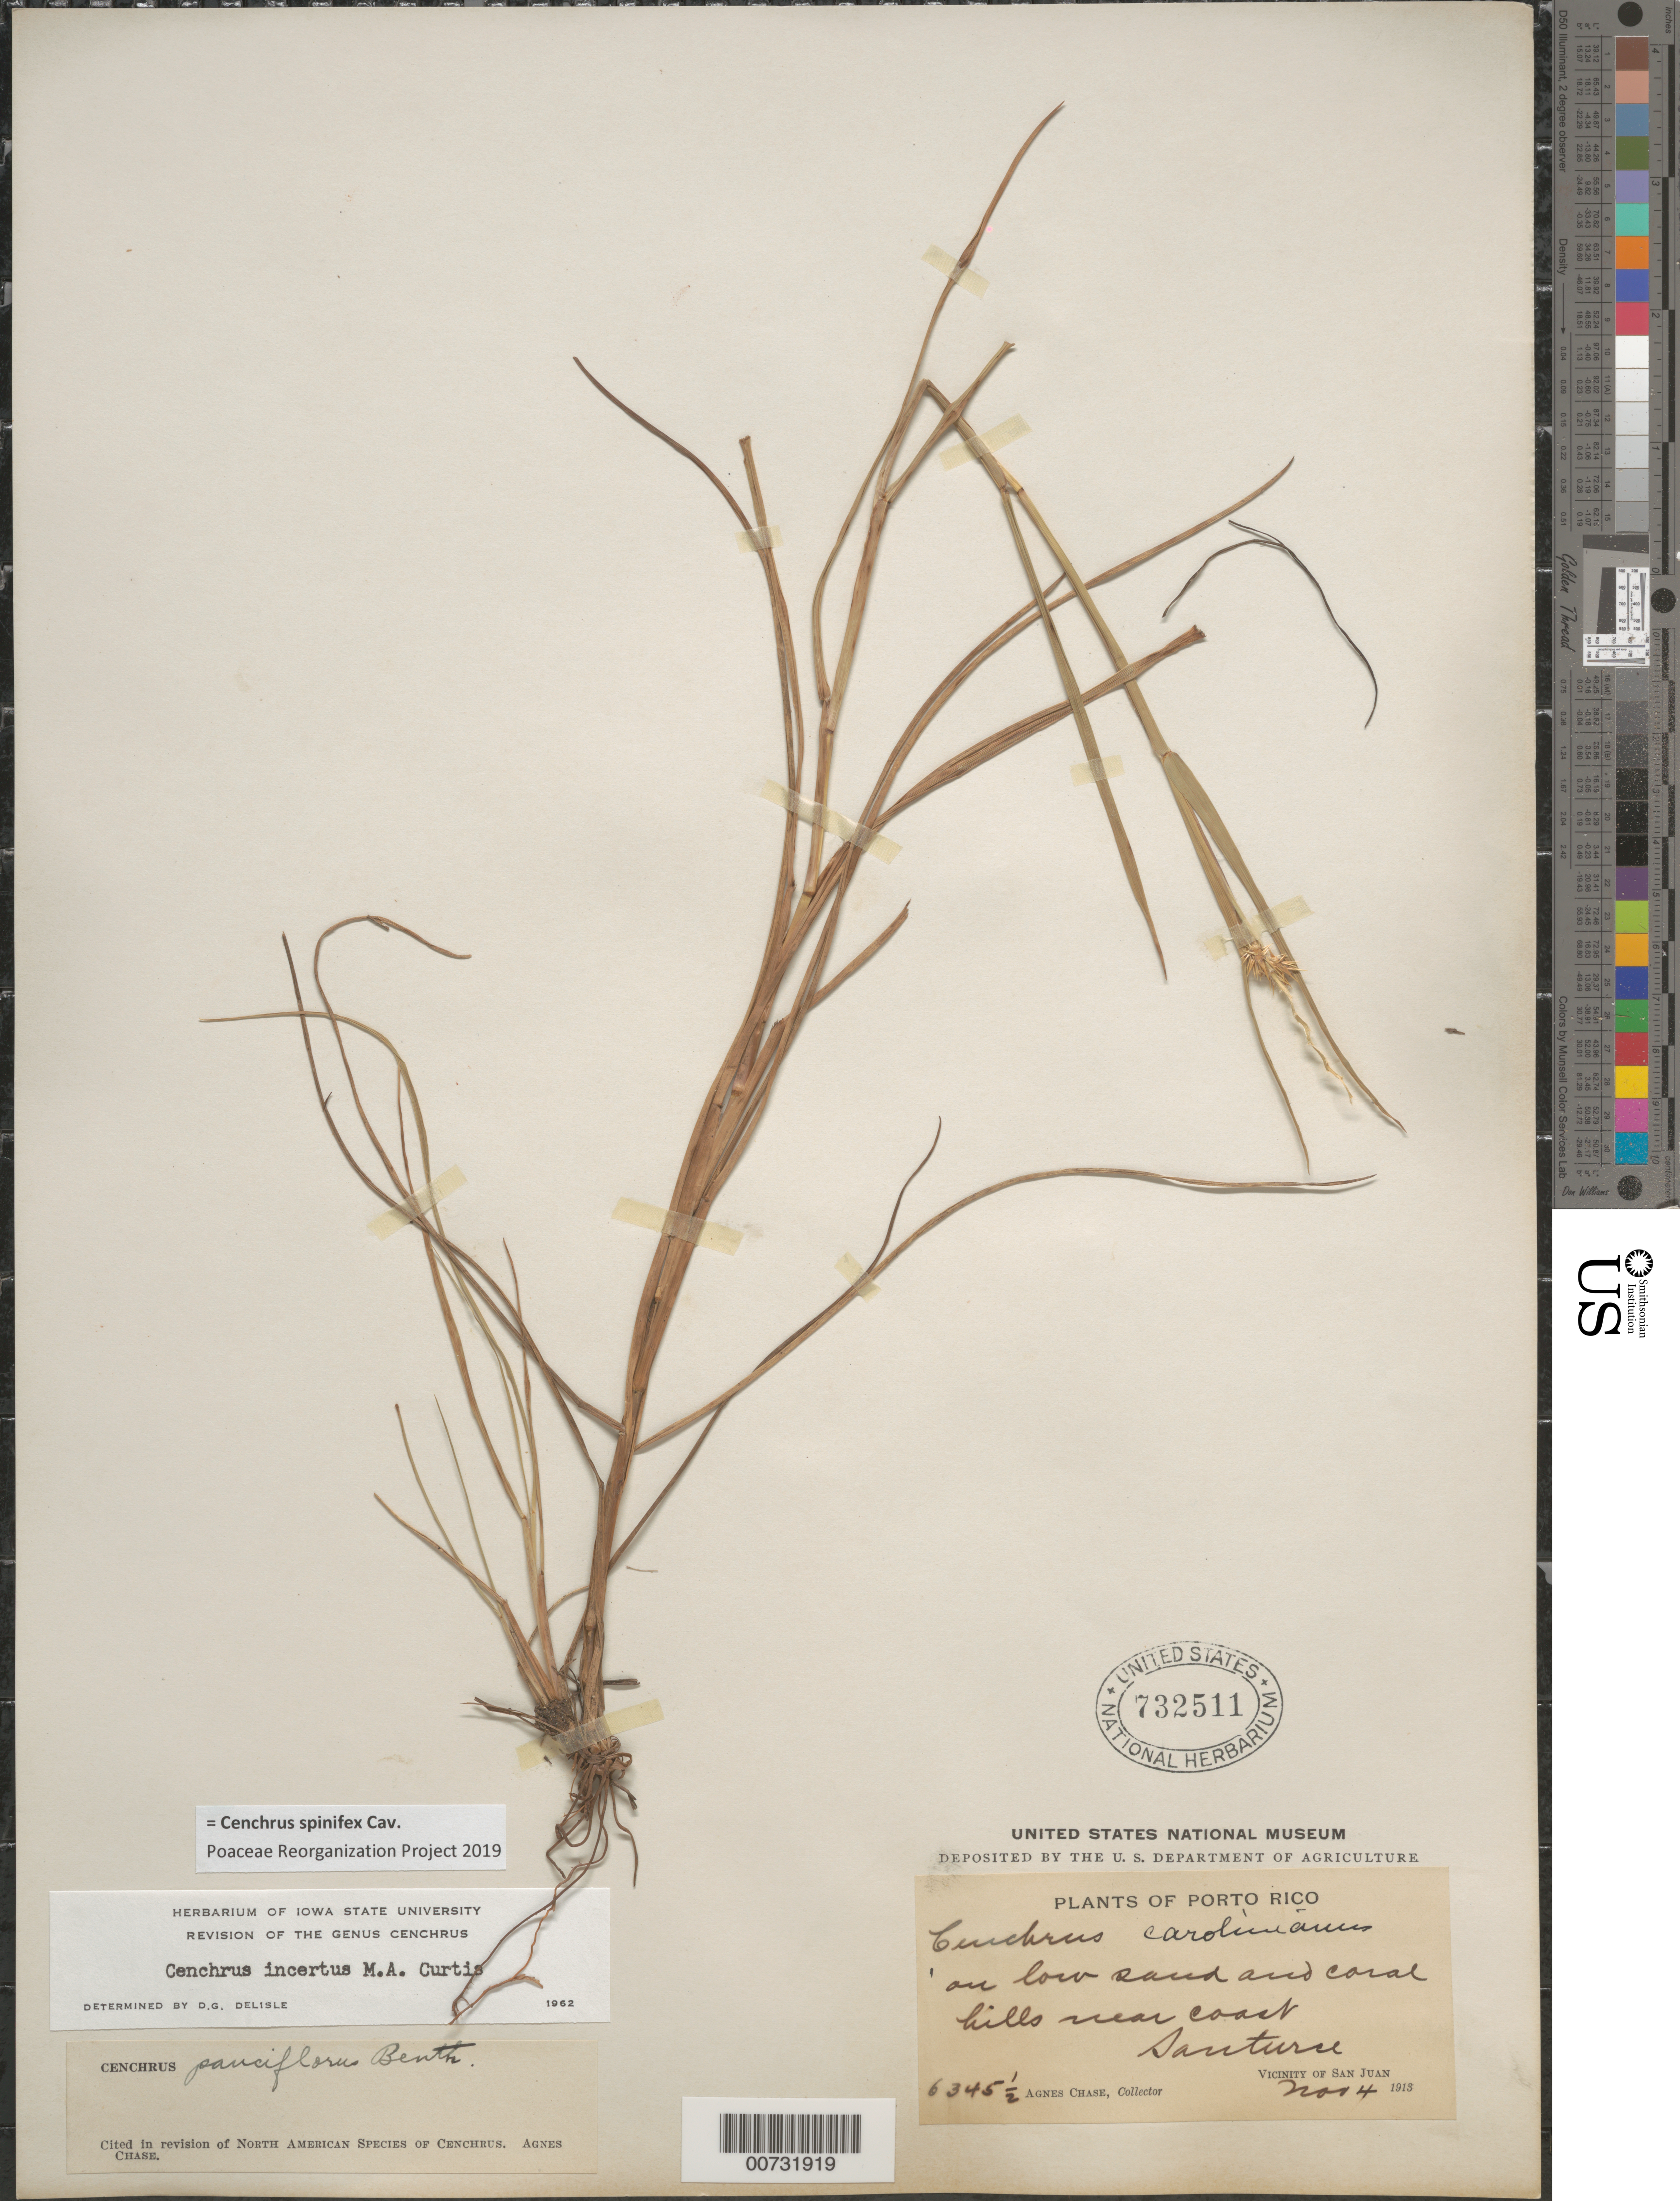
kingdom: Plantae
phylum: Tracheophyta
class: Liliopsida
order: Poales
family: Poaceae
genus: Cenchrus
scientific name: Cenchrus spinifex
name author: Cav.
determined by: Poaceae Reorganization Project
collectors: A. Chase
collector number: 6345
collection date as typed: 04 Nov 1913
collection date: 1913-11-04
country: Puerto Rico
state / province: San Juan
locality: Santurce, vic of San Juan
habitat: On low sand and coral hills near coast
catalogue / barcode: US 732511